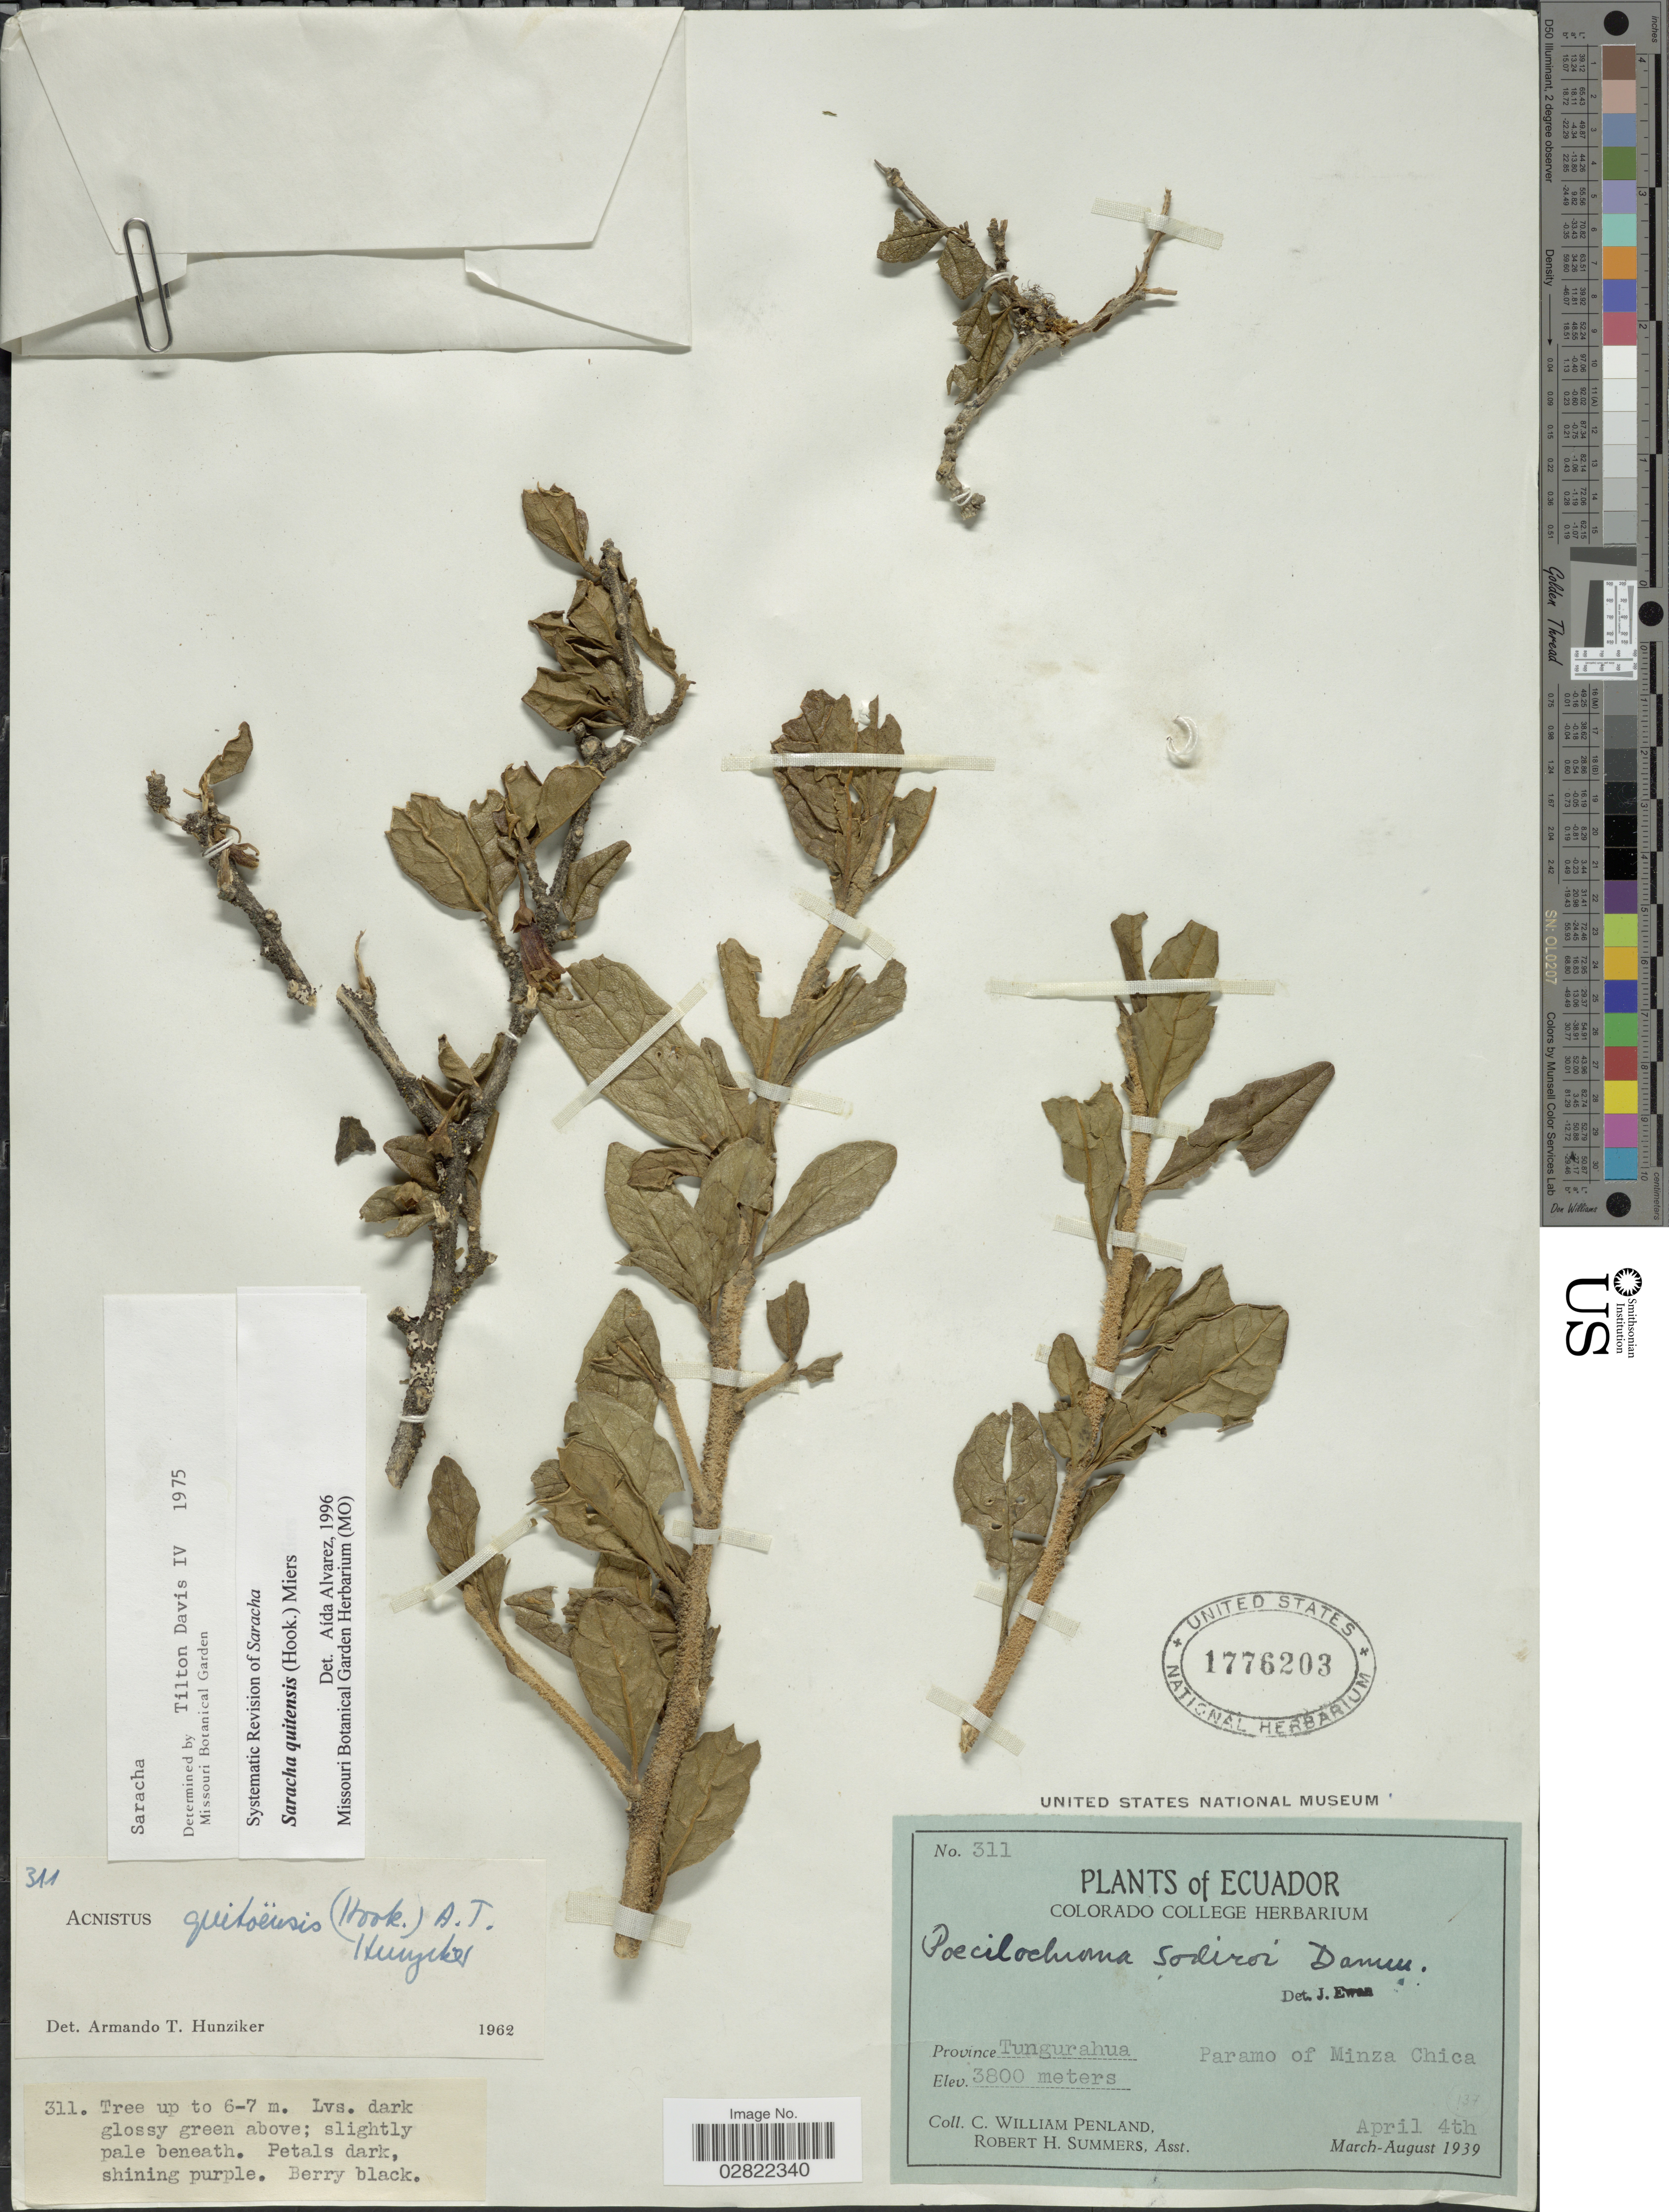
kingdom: Plantae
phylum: Tracheophyta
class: Magnoliopsida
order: Solanales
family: Solanaceae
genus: Saracha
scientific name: Saracha quitensis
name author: (Hook.) Miers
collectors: C. W. Penland & R. Summers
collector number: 311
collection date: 1939-04-04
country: Ecuador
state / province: Tungurahua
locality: Province Tungurahua, Paramo of Minza Chica.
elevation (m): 3800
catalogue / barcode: US 1776203